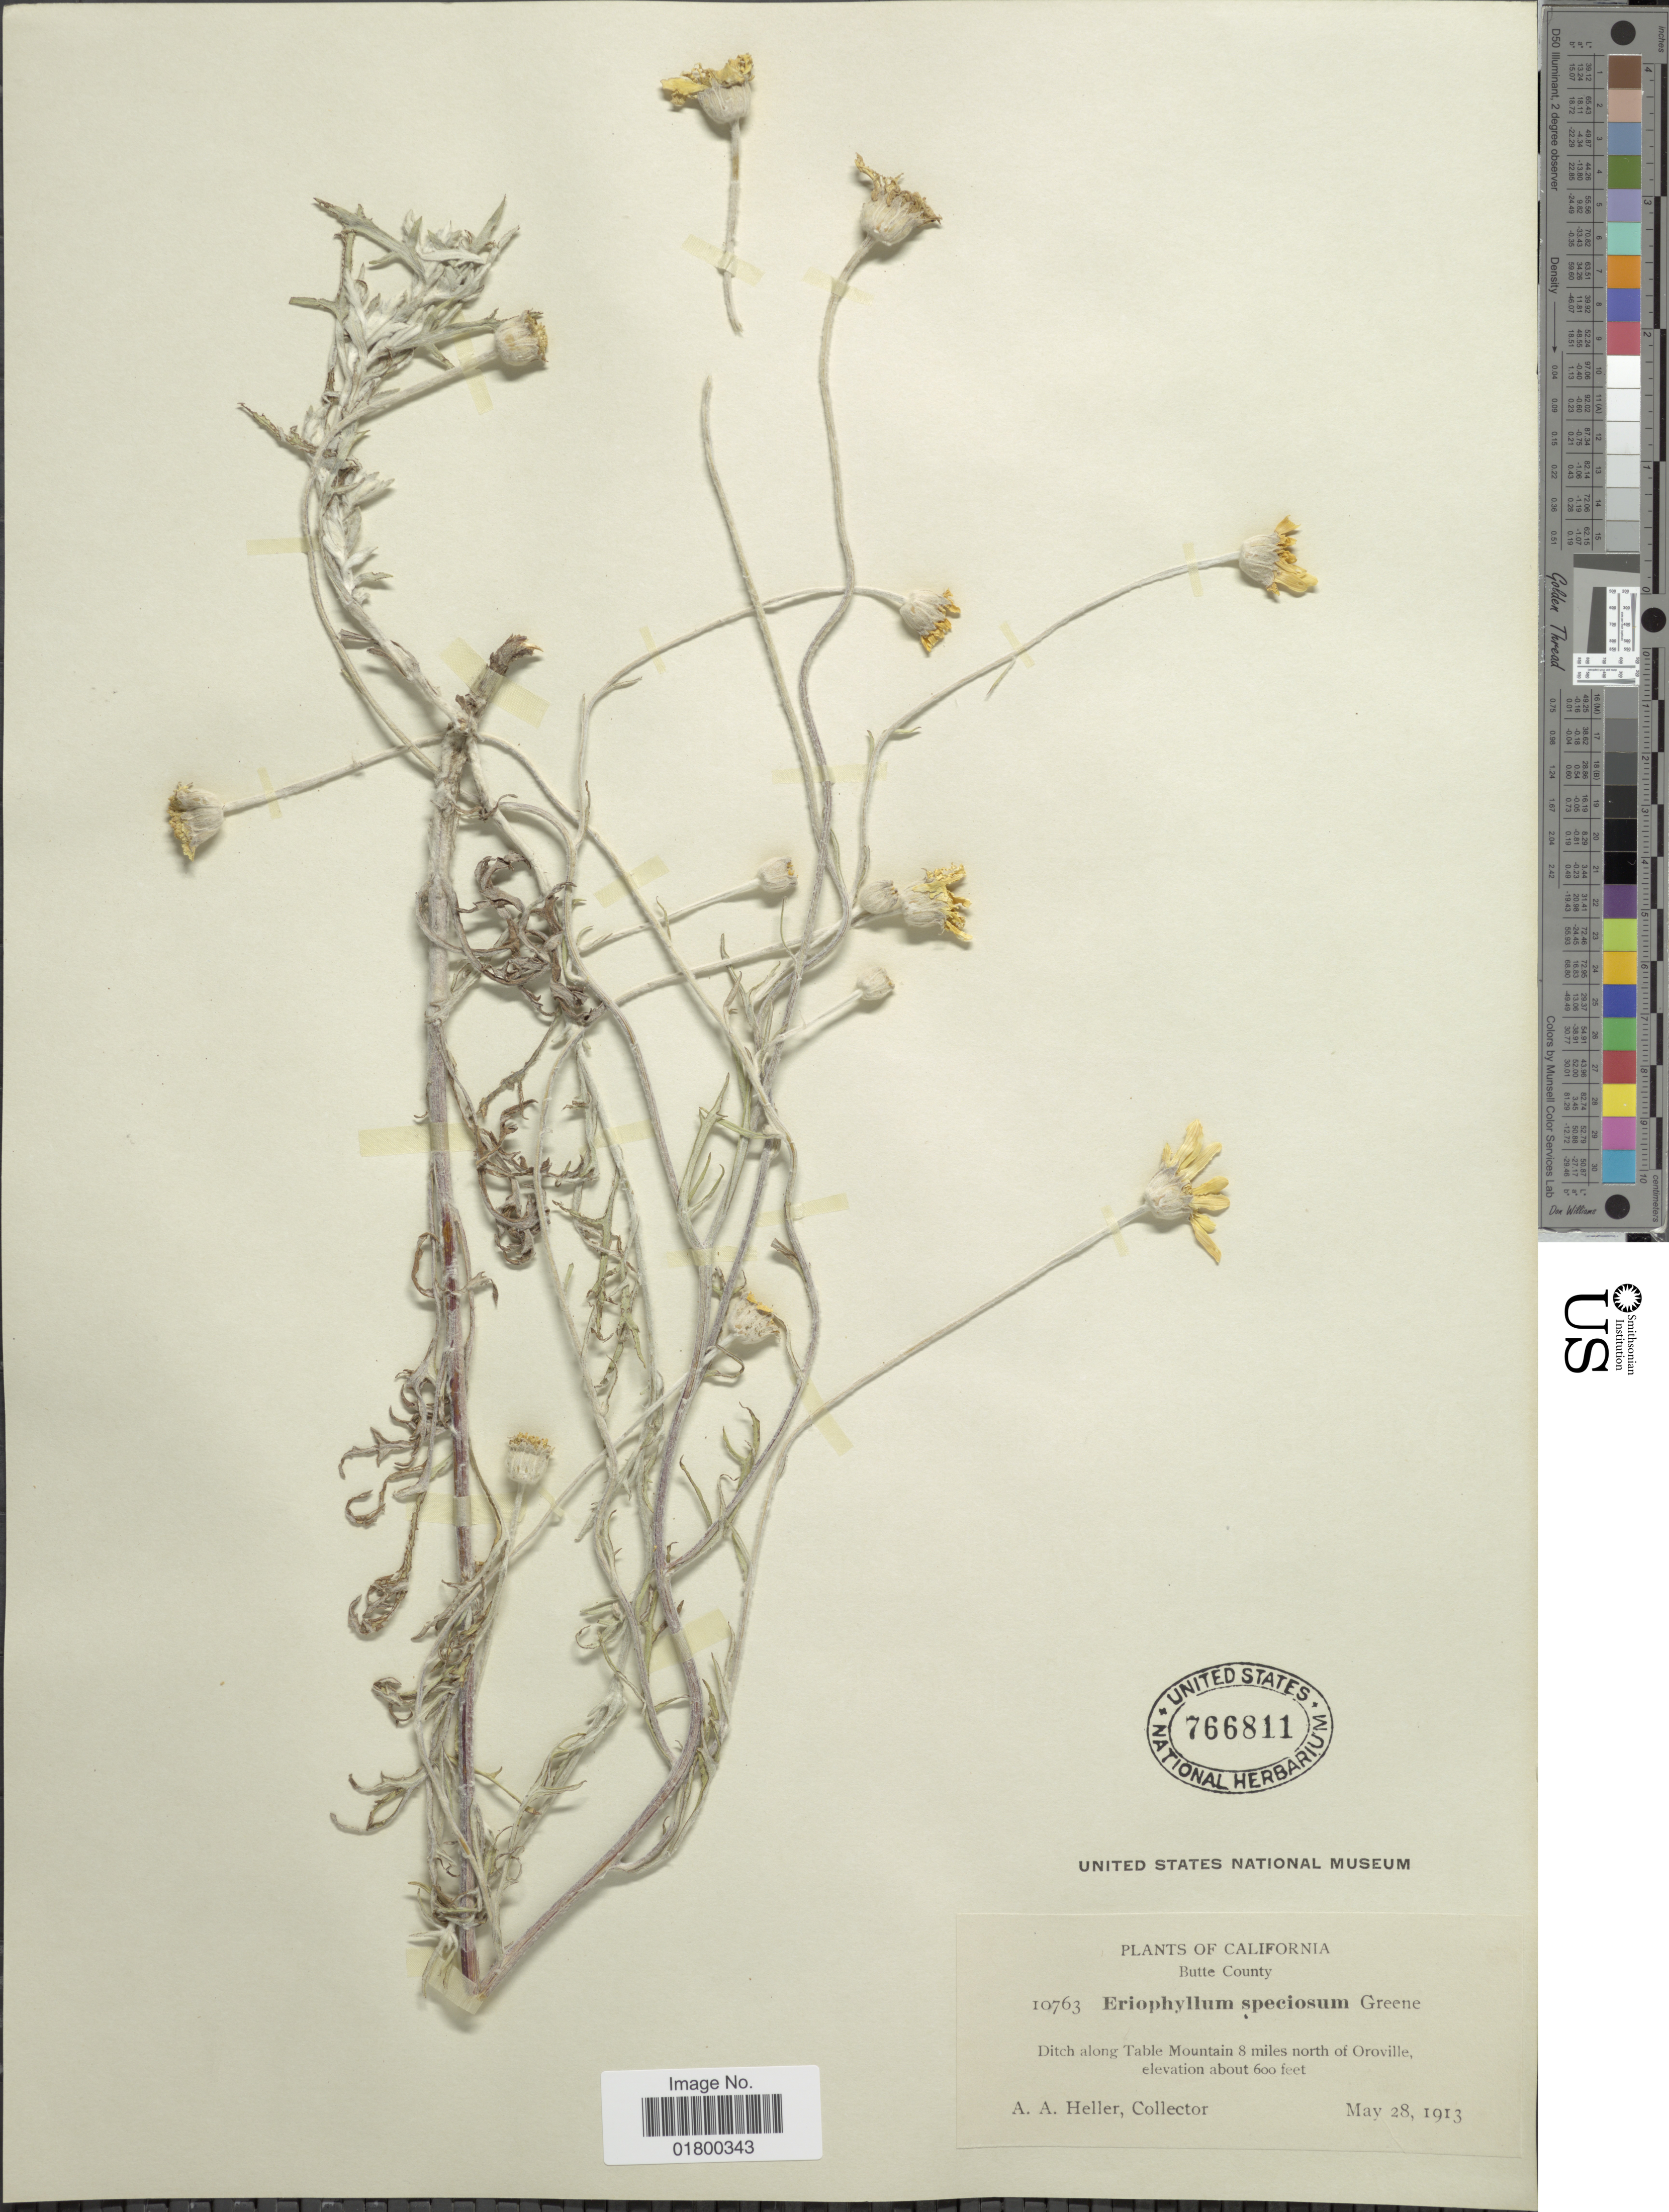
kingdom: Plantae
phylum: Tracheophyta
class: Magnoliopsida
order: Asterales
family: Asteraceae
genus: Eriophyllum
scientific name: Eriophyllum lanatum var. grandiflorum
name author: (A. Gray) Jeps.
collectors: A. A. Heller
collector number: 10763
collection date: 1913-05-28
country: United States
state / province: California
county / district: Butte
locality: Butte County, Ditch along Table Mountain 8 miles north of Oroville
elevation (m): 183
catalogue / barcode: US 766811